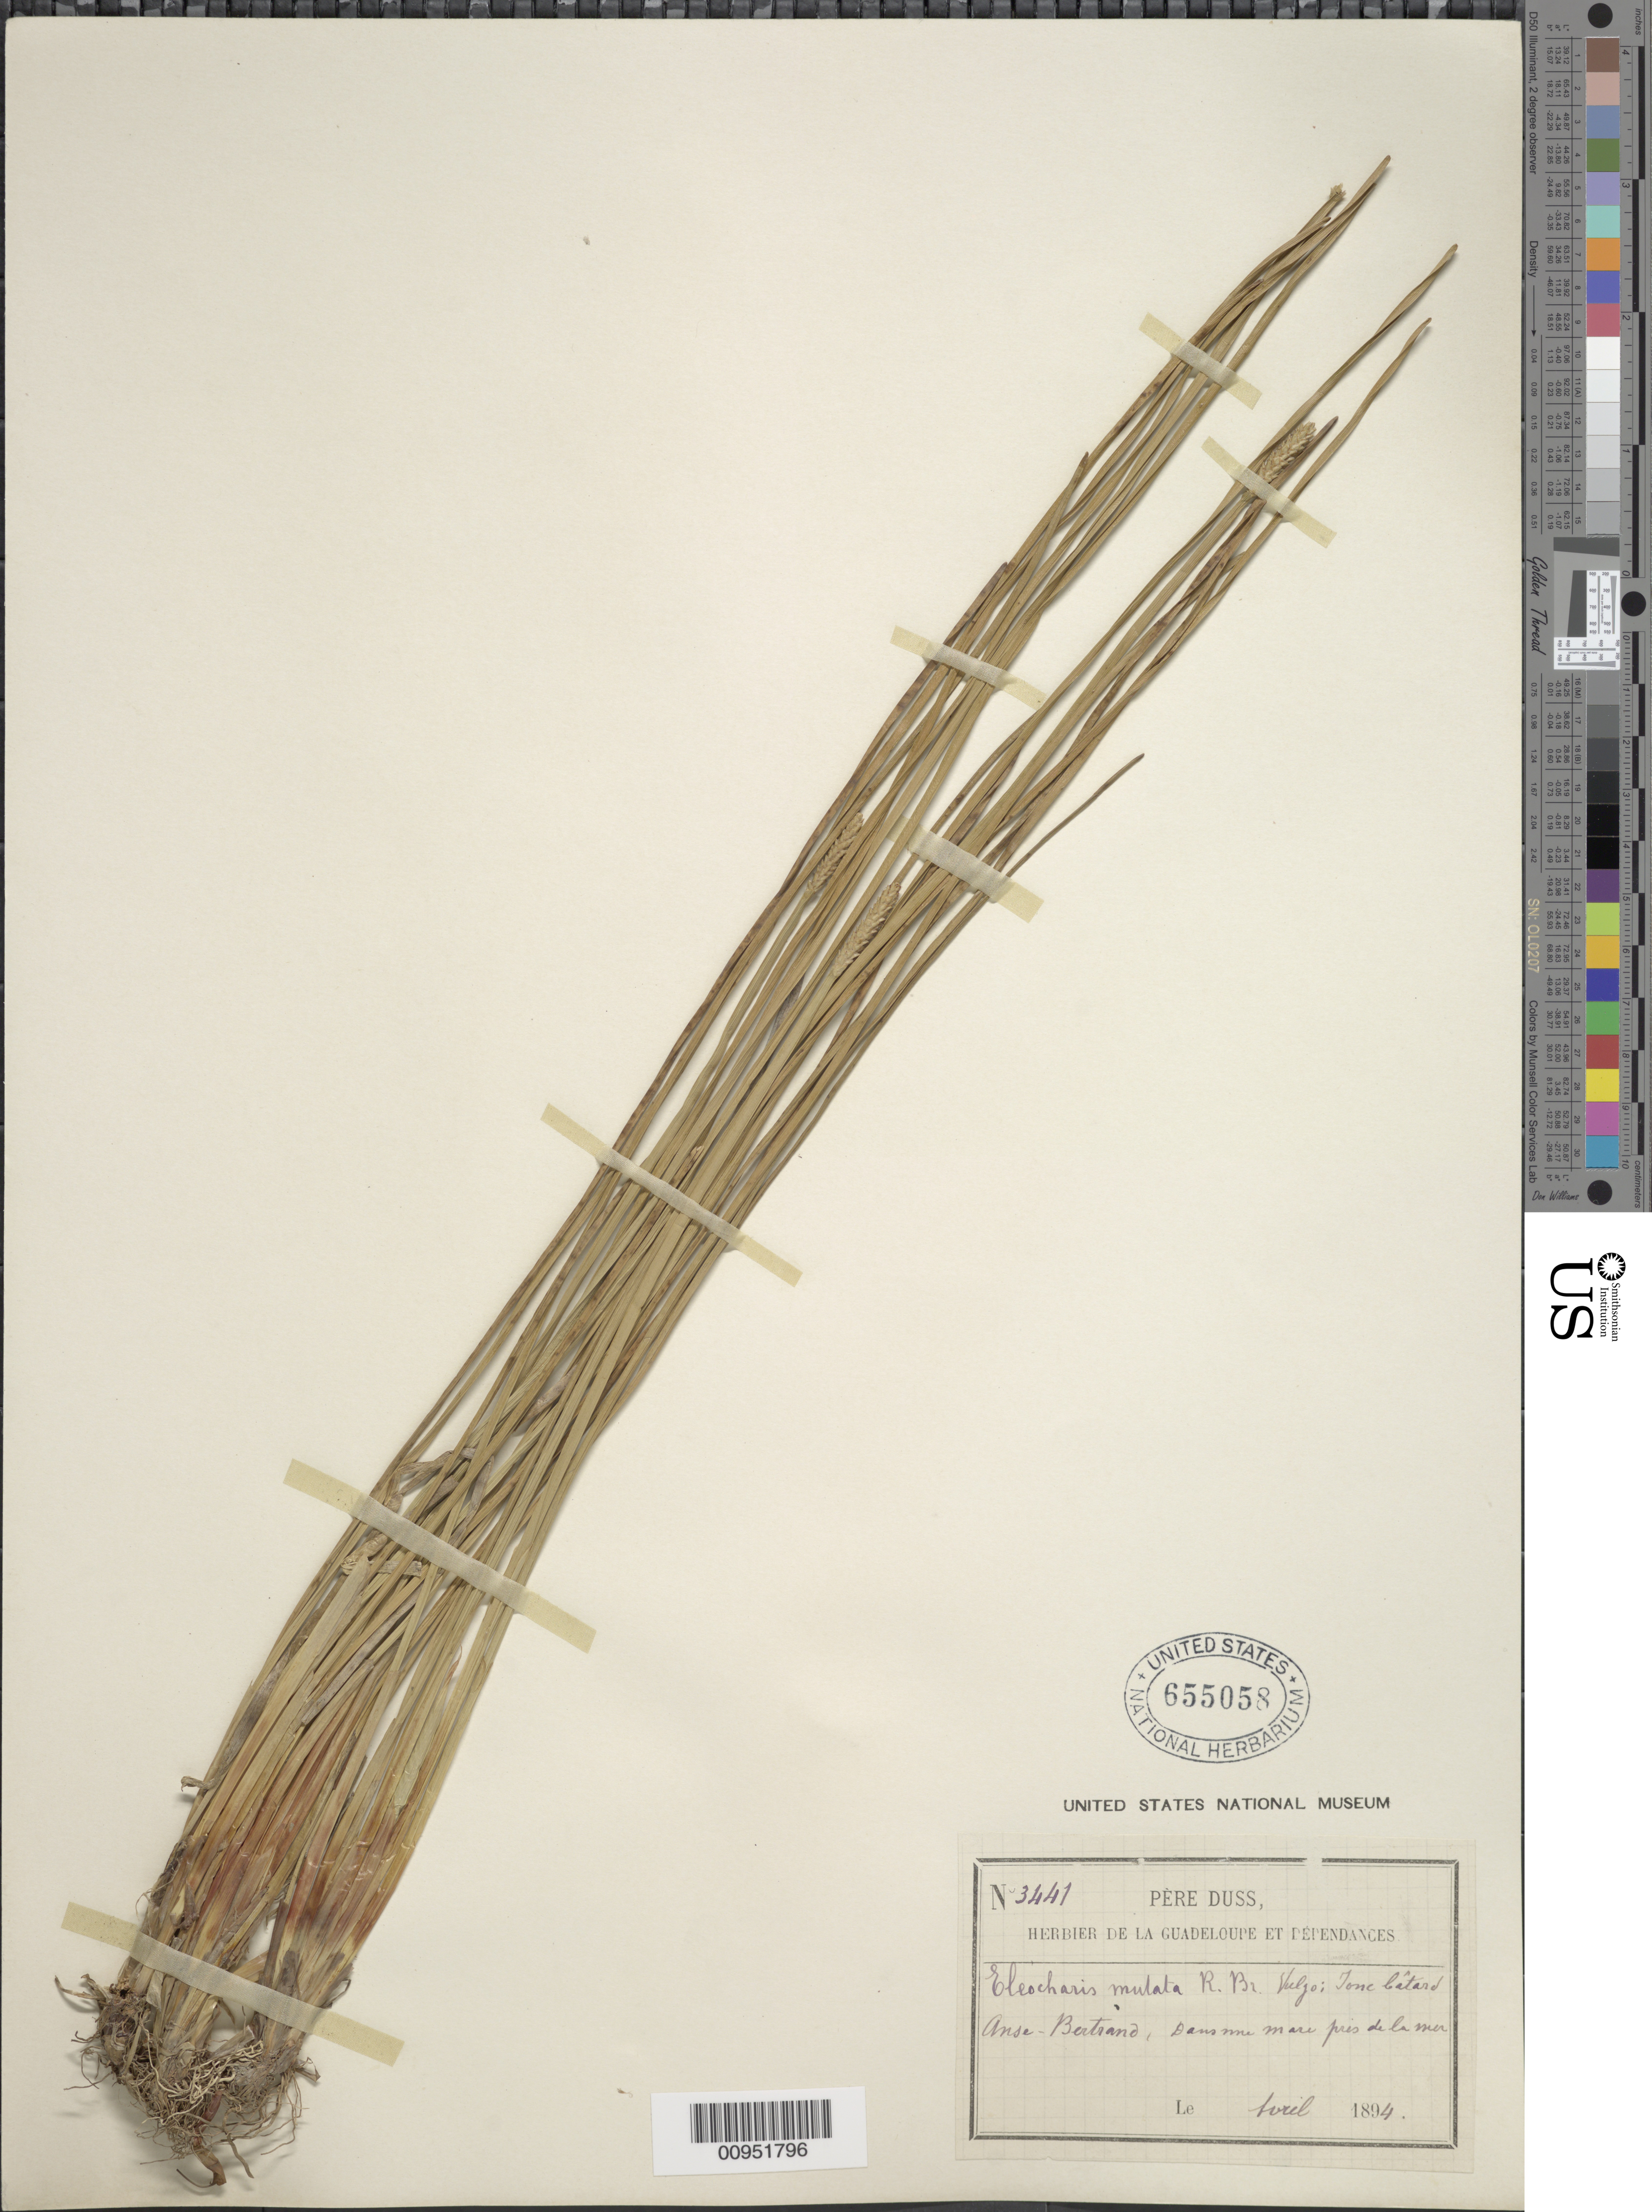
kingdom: Plantae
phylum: Tracheophyta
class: Liliopsida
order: Poales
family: Cyperaceae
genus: Eleocharis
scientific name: Eleocharis mutata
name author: (L.) Roem. & Schult.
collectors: Père Duss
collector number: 3441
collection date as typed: Apr 1894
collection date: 1894-04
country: Guadeloupe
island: Grande Terre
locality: Anse Bertrand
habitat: Dans "une" mare pres de la mer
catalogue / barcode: US 655058